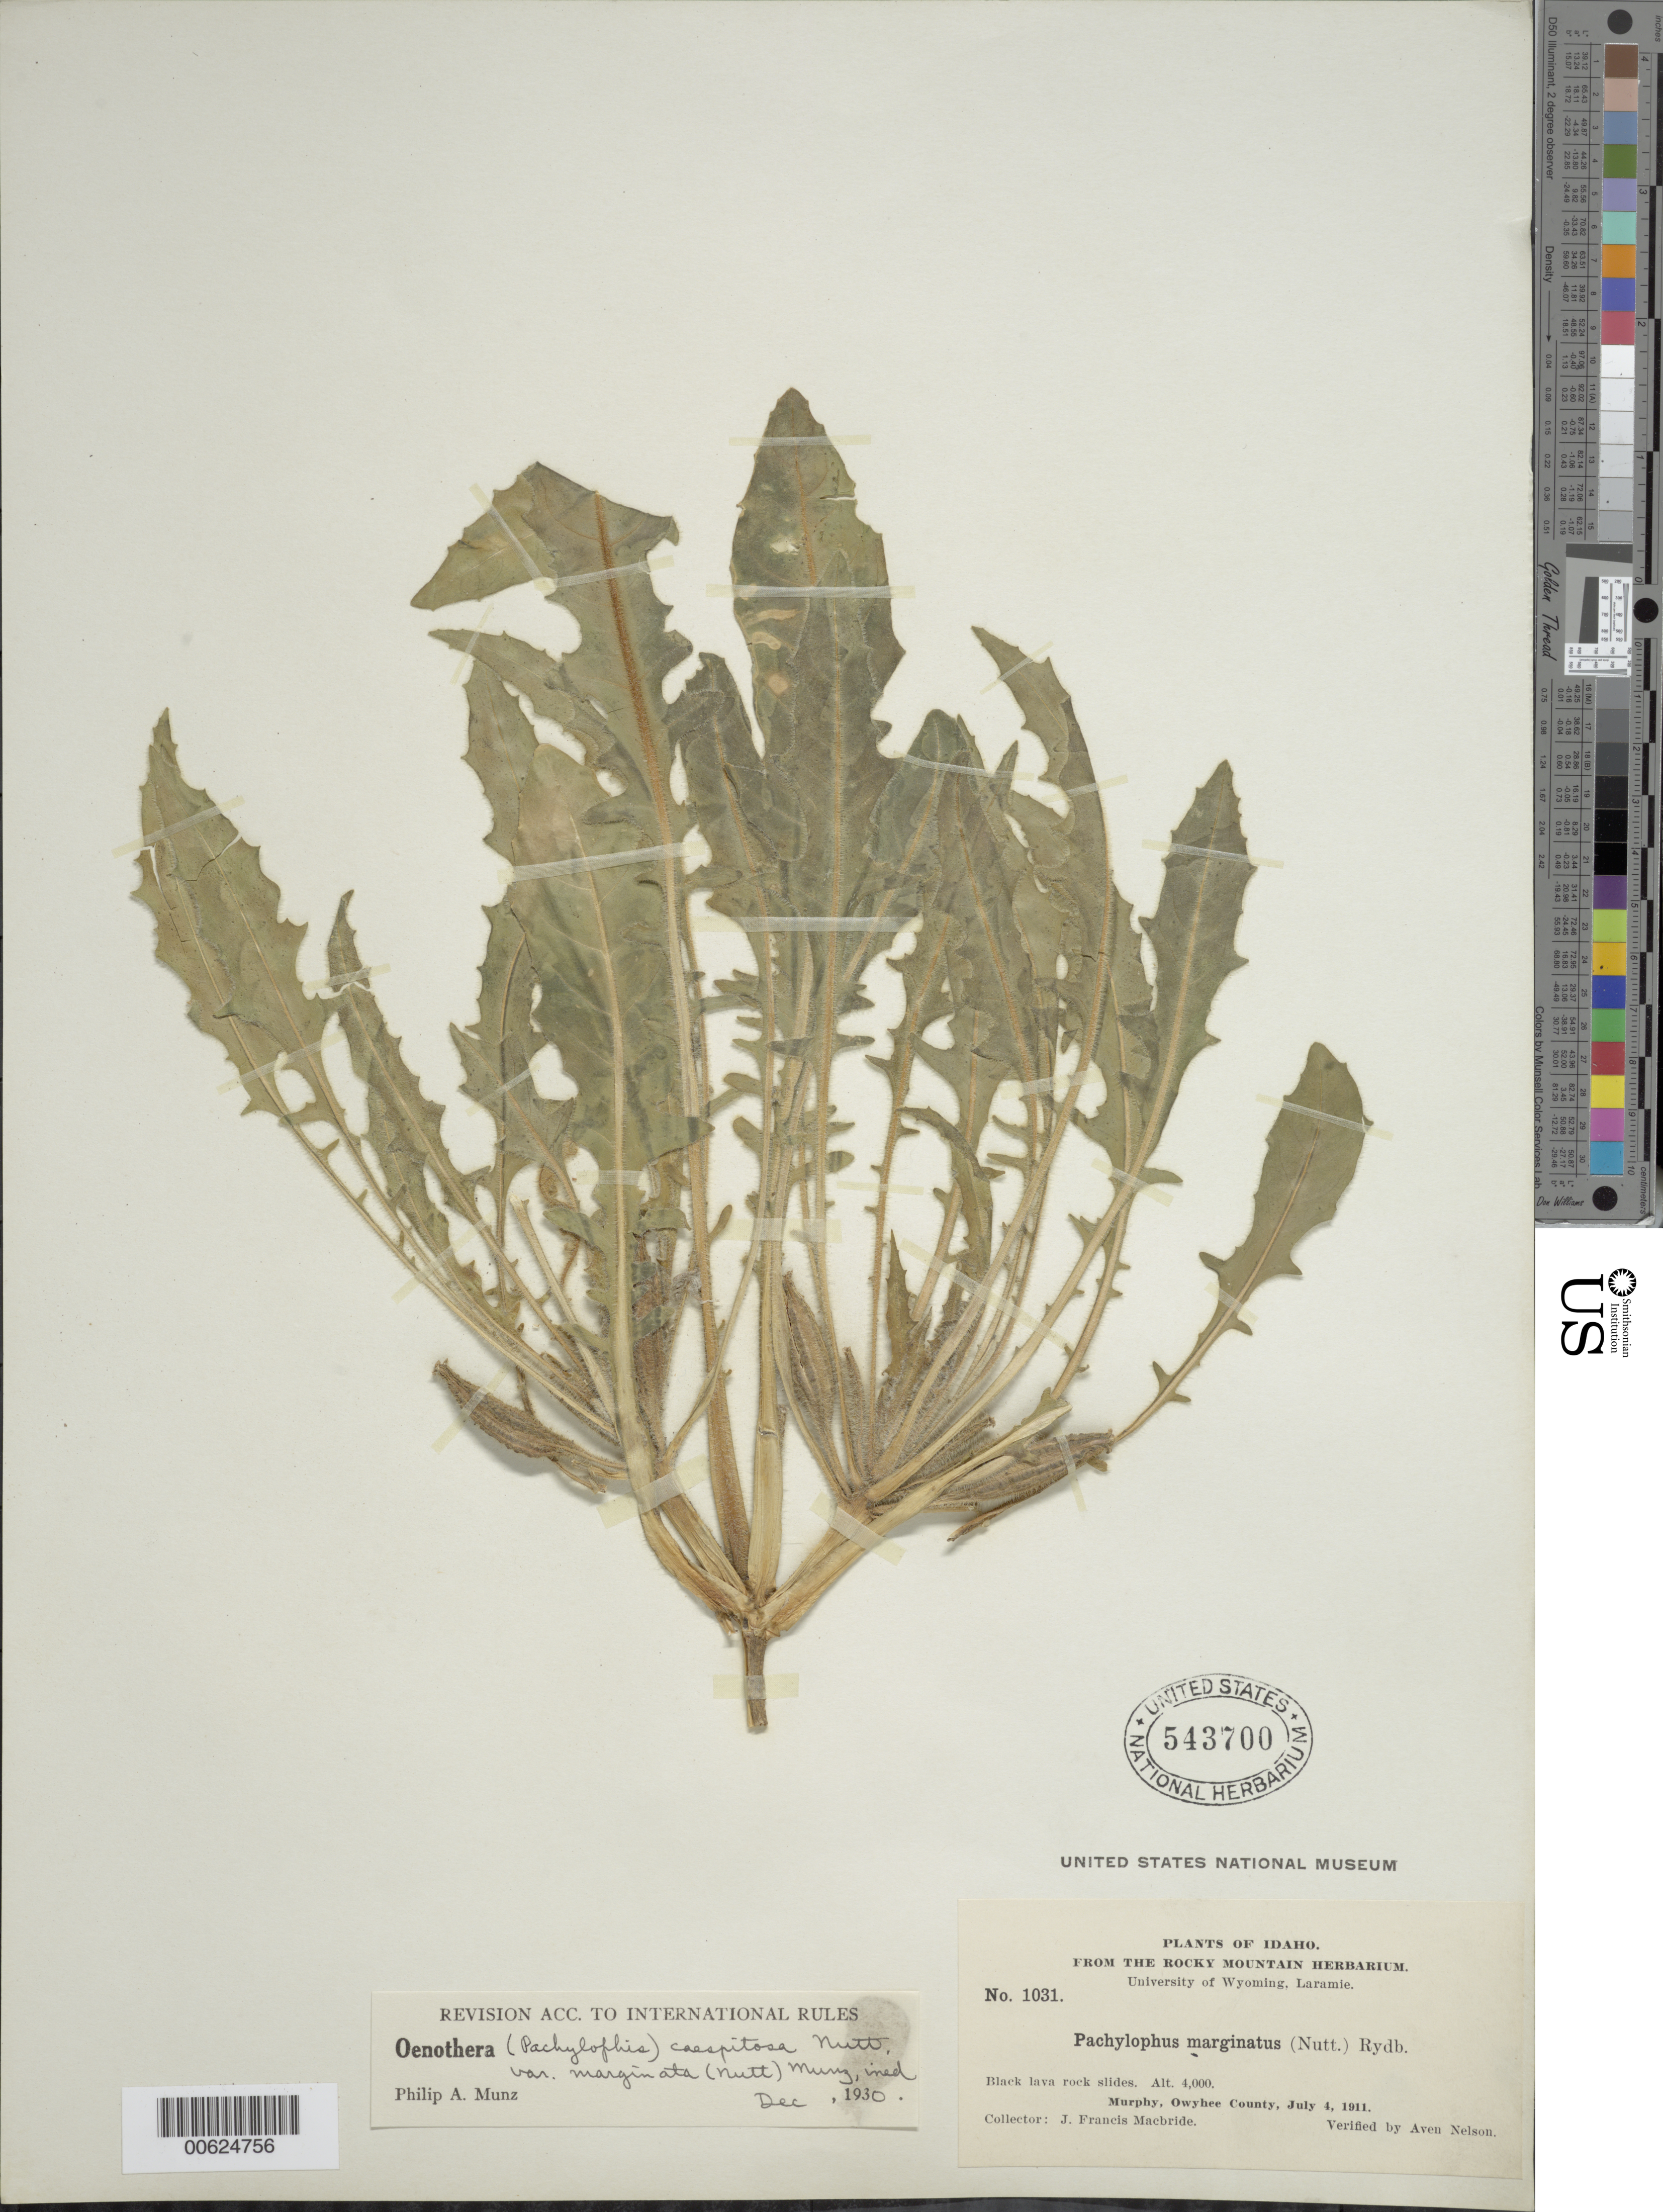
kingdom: Plantae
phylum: Tracheophyta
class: Magnoliopsida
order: Myrtales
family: Onagraceae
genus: Oenothera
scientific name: Oenothera cespitosa subsp. marginata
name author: (Nutt. ex Hook. & Arn.) Munz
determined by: Munz, Philip A.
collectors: J. F. Macbride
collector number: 1031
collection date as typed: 04 Jul 1911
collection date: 1911-07-04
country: United States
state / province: Idaho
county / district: Owyhee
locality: Murphy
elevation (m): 1219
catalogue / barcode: US 543700